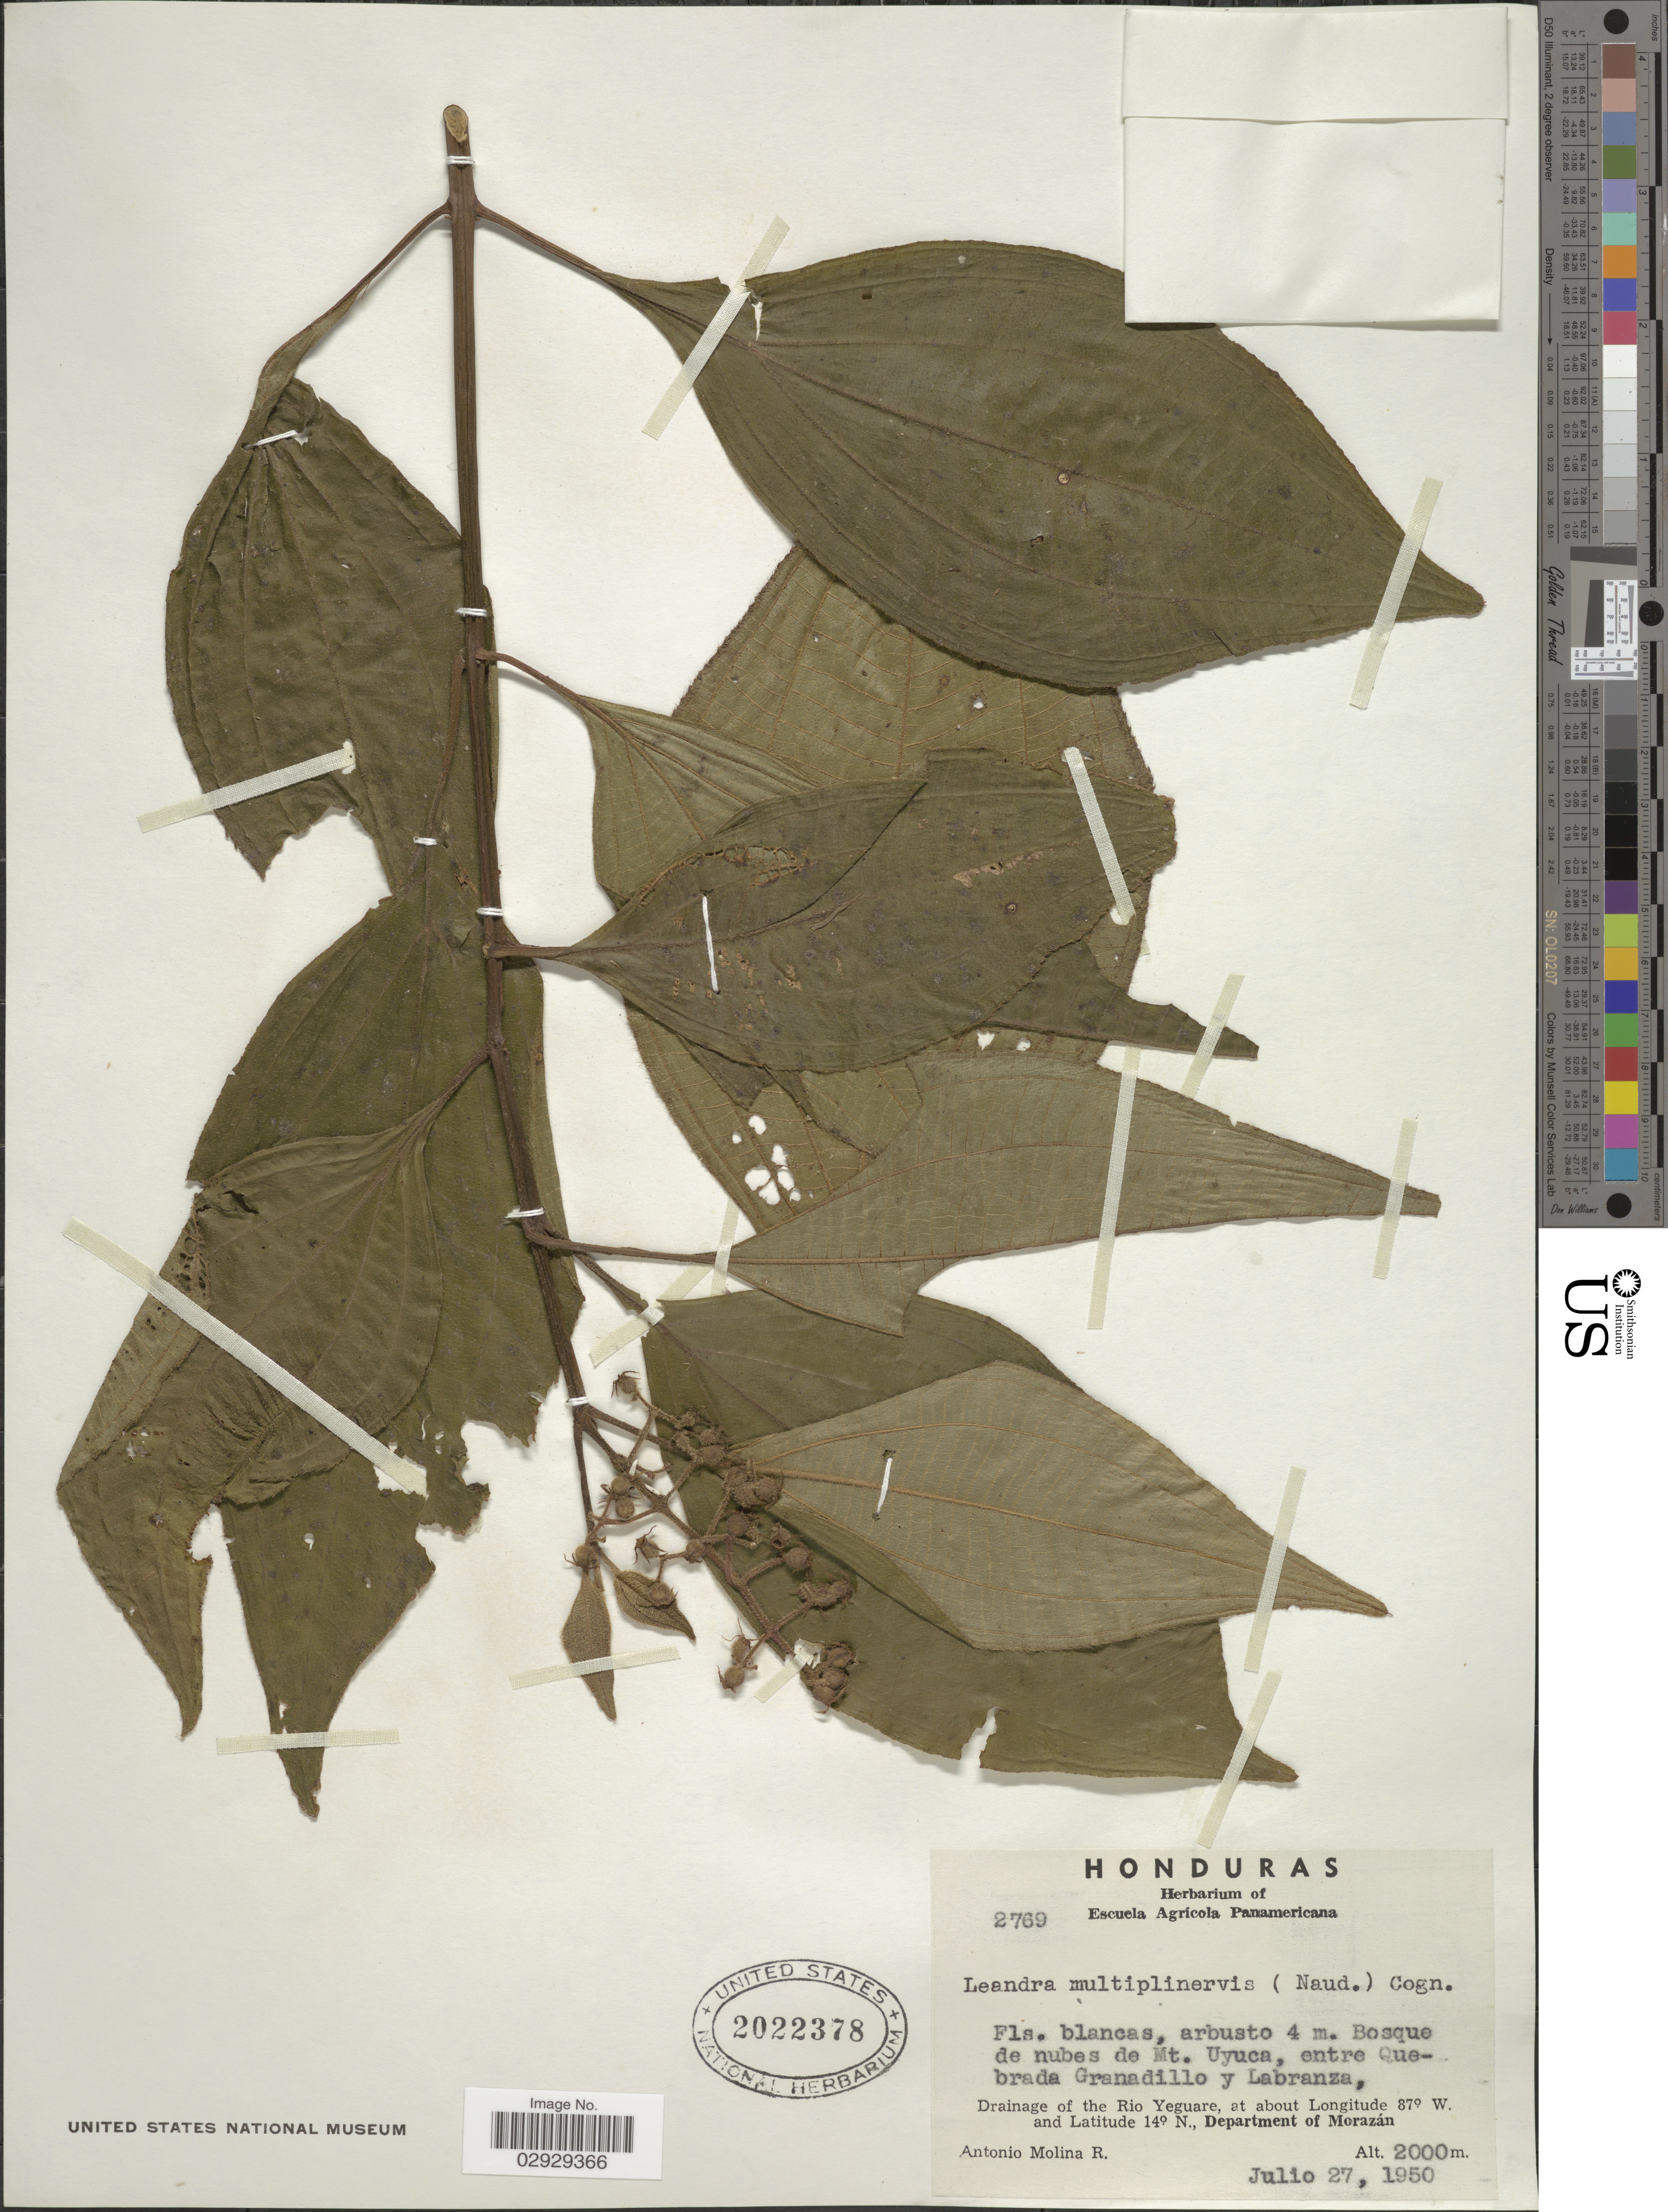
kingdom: Plantae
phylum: Tracheophyta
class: Magnoliopsida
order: Myrtales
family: Melastomataceae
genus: Leandra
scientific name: Leandra multiplinervis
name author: (Naudin) Cogn.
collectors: A. Molina R.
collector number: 2769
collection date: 1950-07-27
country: Honduras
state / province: Fco. Morazán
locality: Bosque de nubes de Mt. Uyuca, entre Quebrada Granadillo y Labranza. Drainage of the Rio Yeguare. Department of Morazán.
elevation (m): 2000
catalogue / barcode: US 2022379